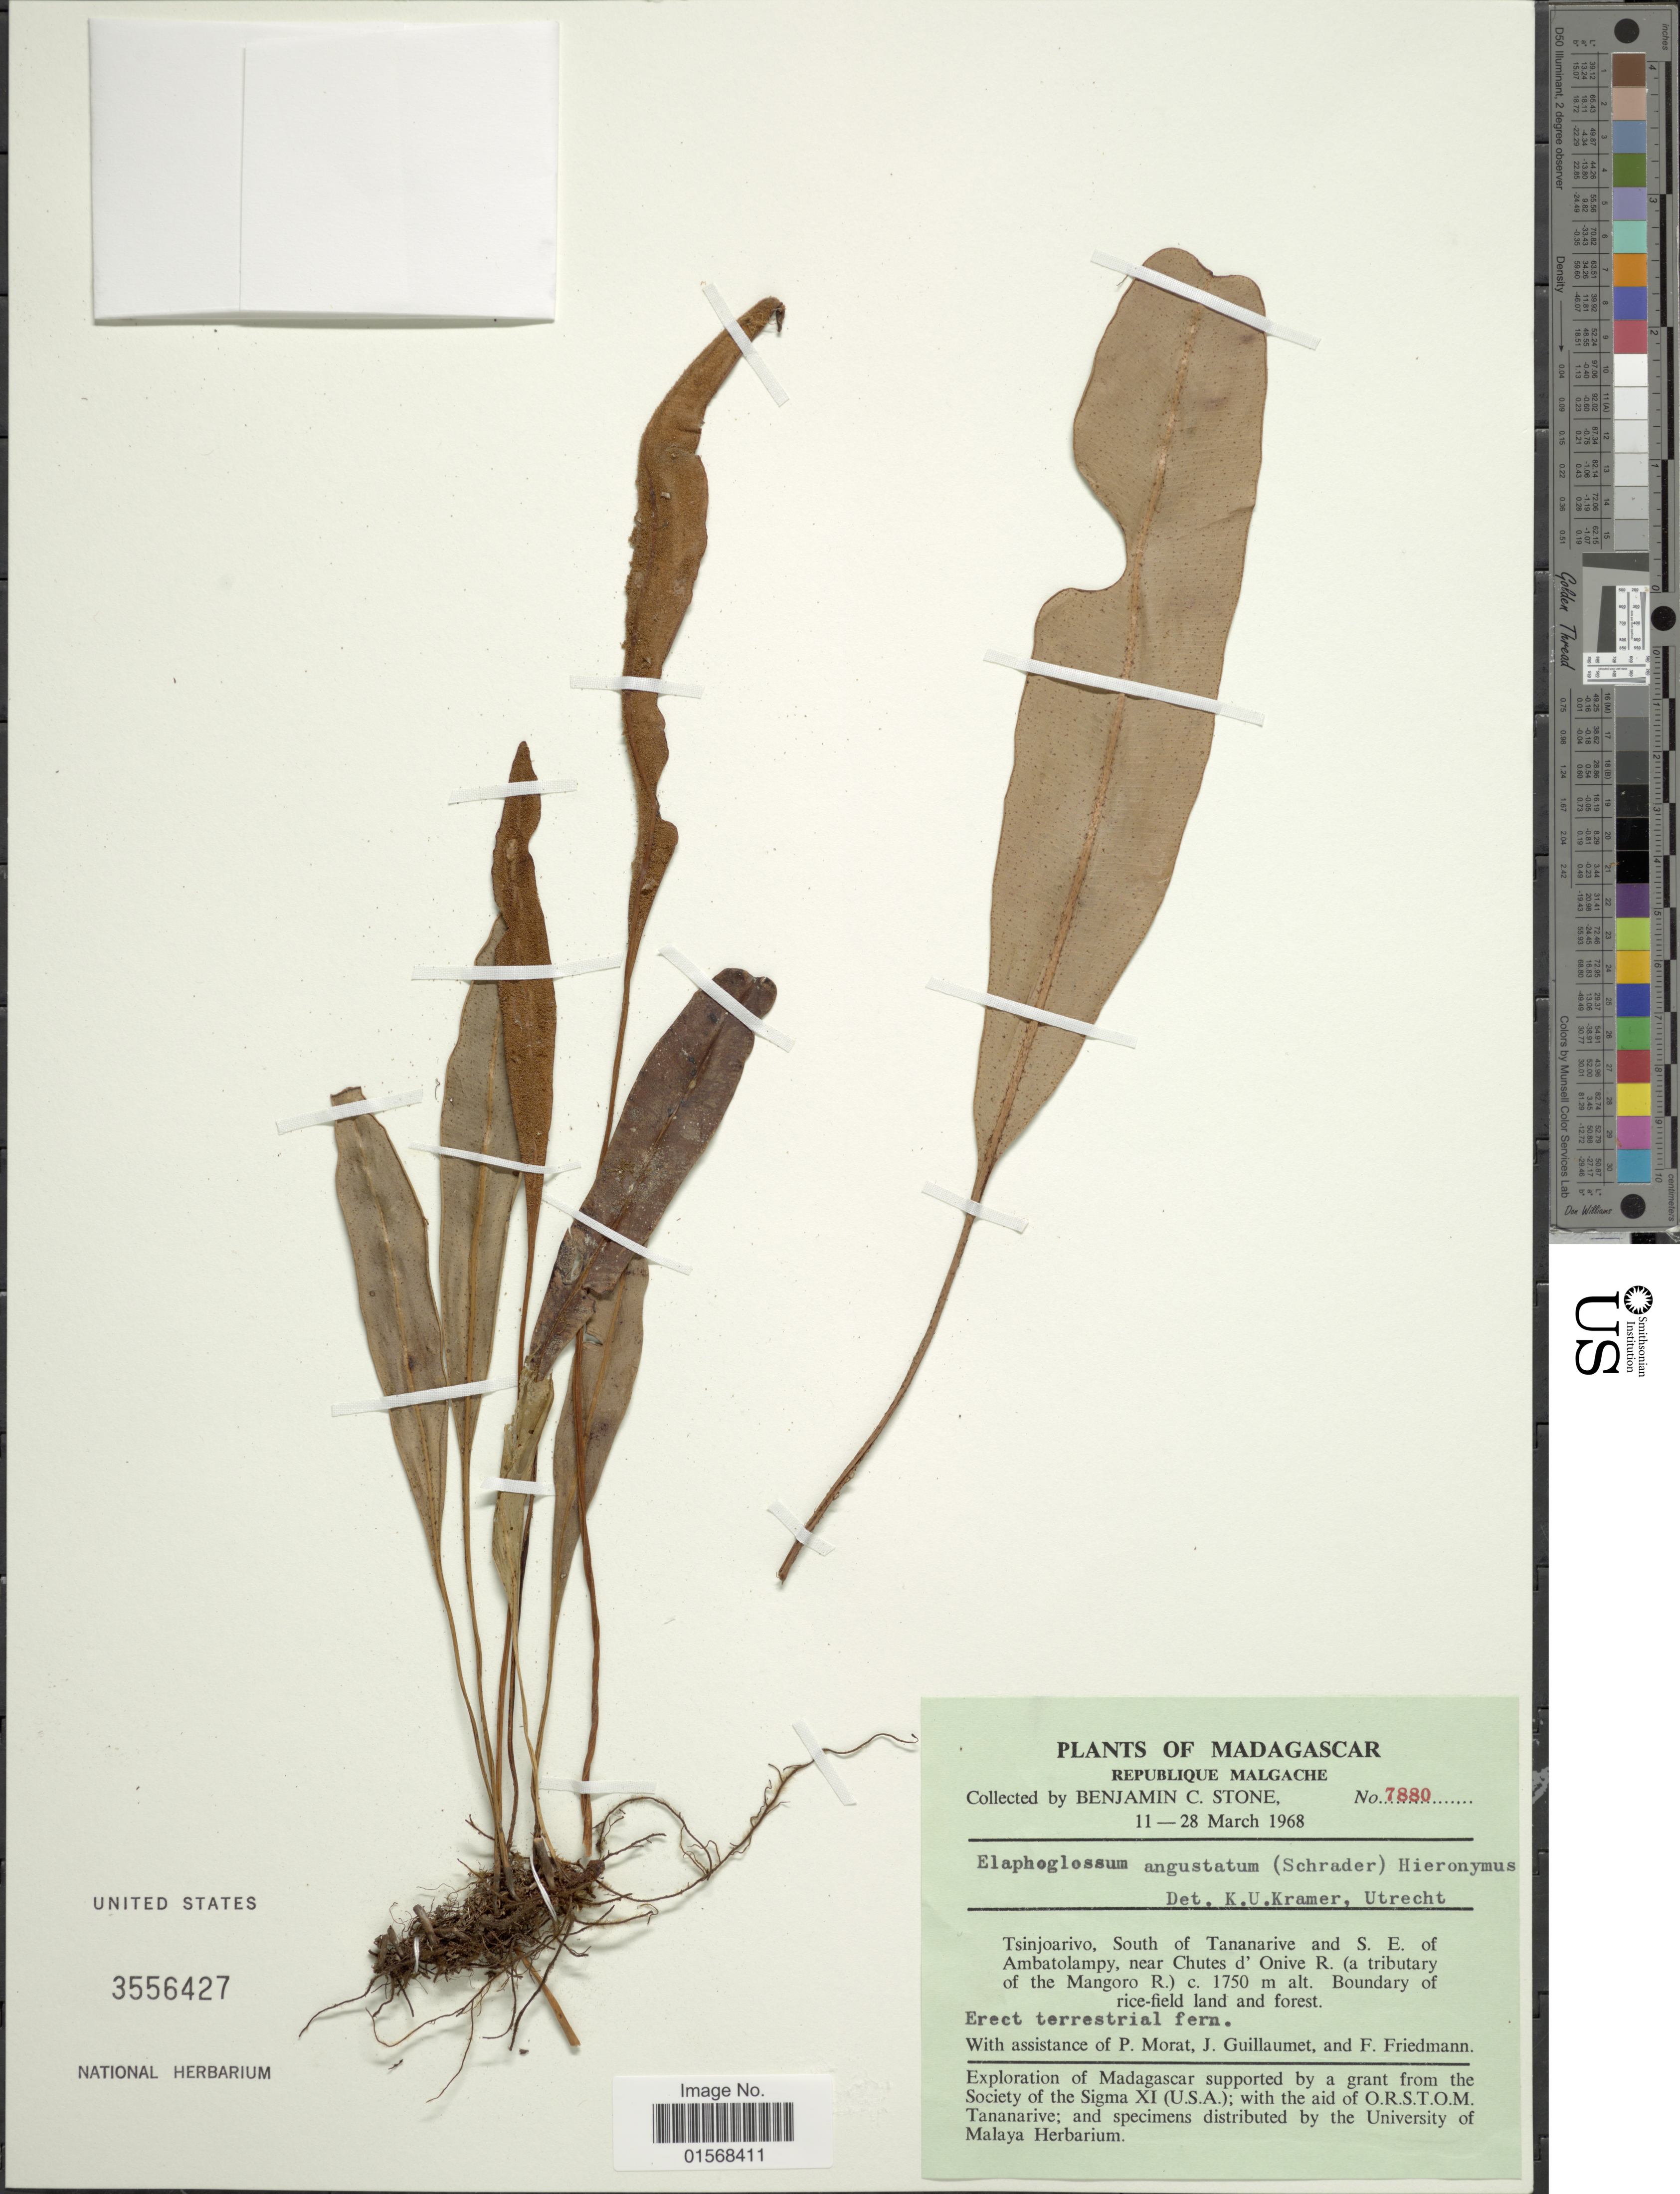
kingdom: Plantae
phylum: Tracheophyta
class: Polypodiopsida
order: Polypodiales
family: Dryopteridaceae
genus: Elaphoglossum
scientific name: Elaphoglossum angustatum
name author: (Schrad.) Hieron.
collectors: B. C. Stone, P. Morat, J. Guillaumet & F. Friedmann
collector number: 7880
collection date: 1968-03-11/1968-03-28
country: Madagascar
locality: Madascar, Reipublique Malgache, Tsinjoarivo, South of Tananarive and S.E. of Ambatolampy, near Chutes d' Onive R. (a tributary of the Mangoro R.).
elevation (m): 1750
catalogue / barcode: US 3556427